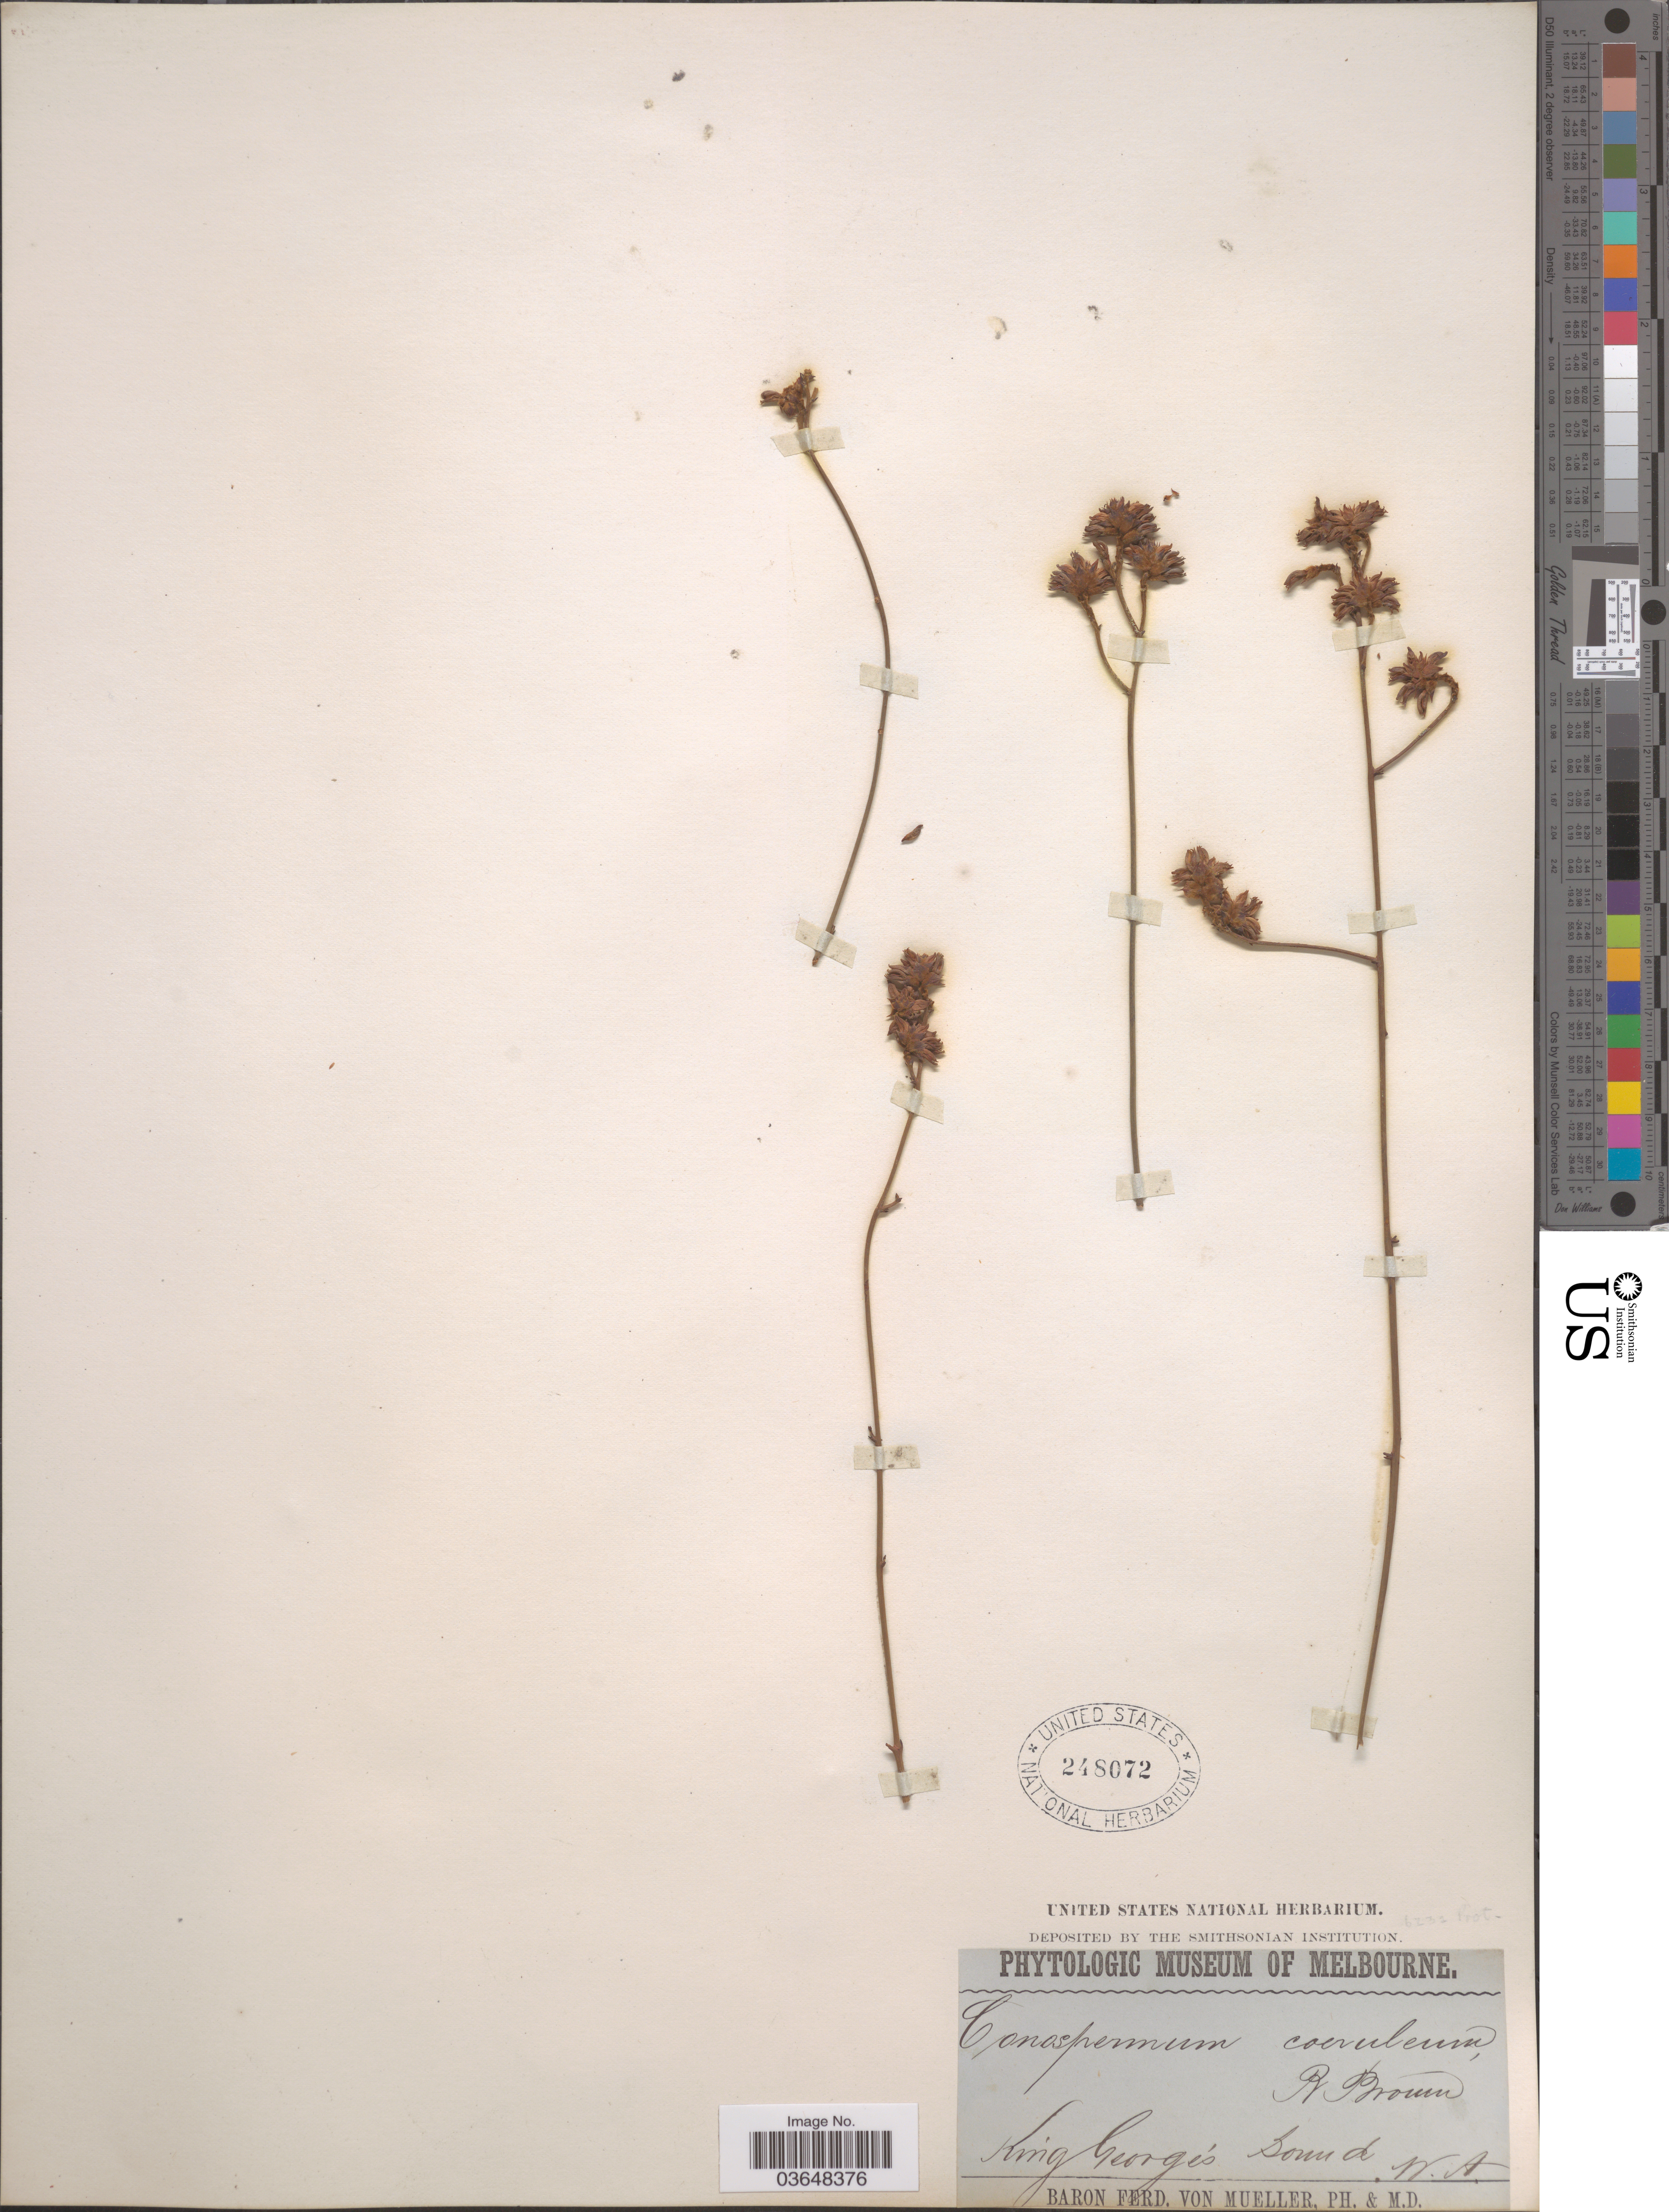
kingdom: Plantae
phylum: Tracheophyta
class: Magnoliopsida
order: Proteales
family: Proteaceae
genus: Conospermum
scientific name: Conospermum caeruleum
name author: R. Br.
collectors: F. Mueller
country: Australia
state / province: Western Australia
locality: King George's Sound.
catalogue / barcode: US 248072